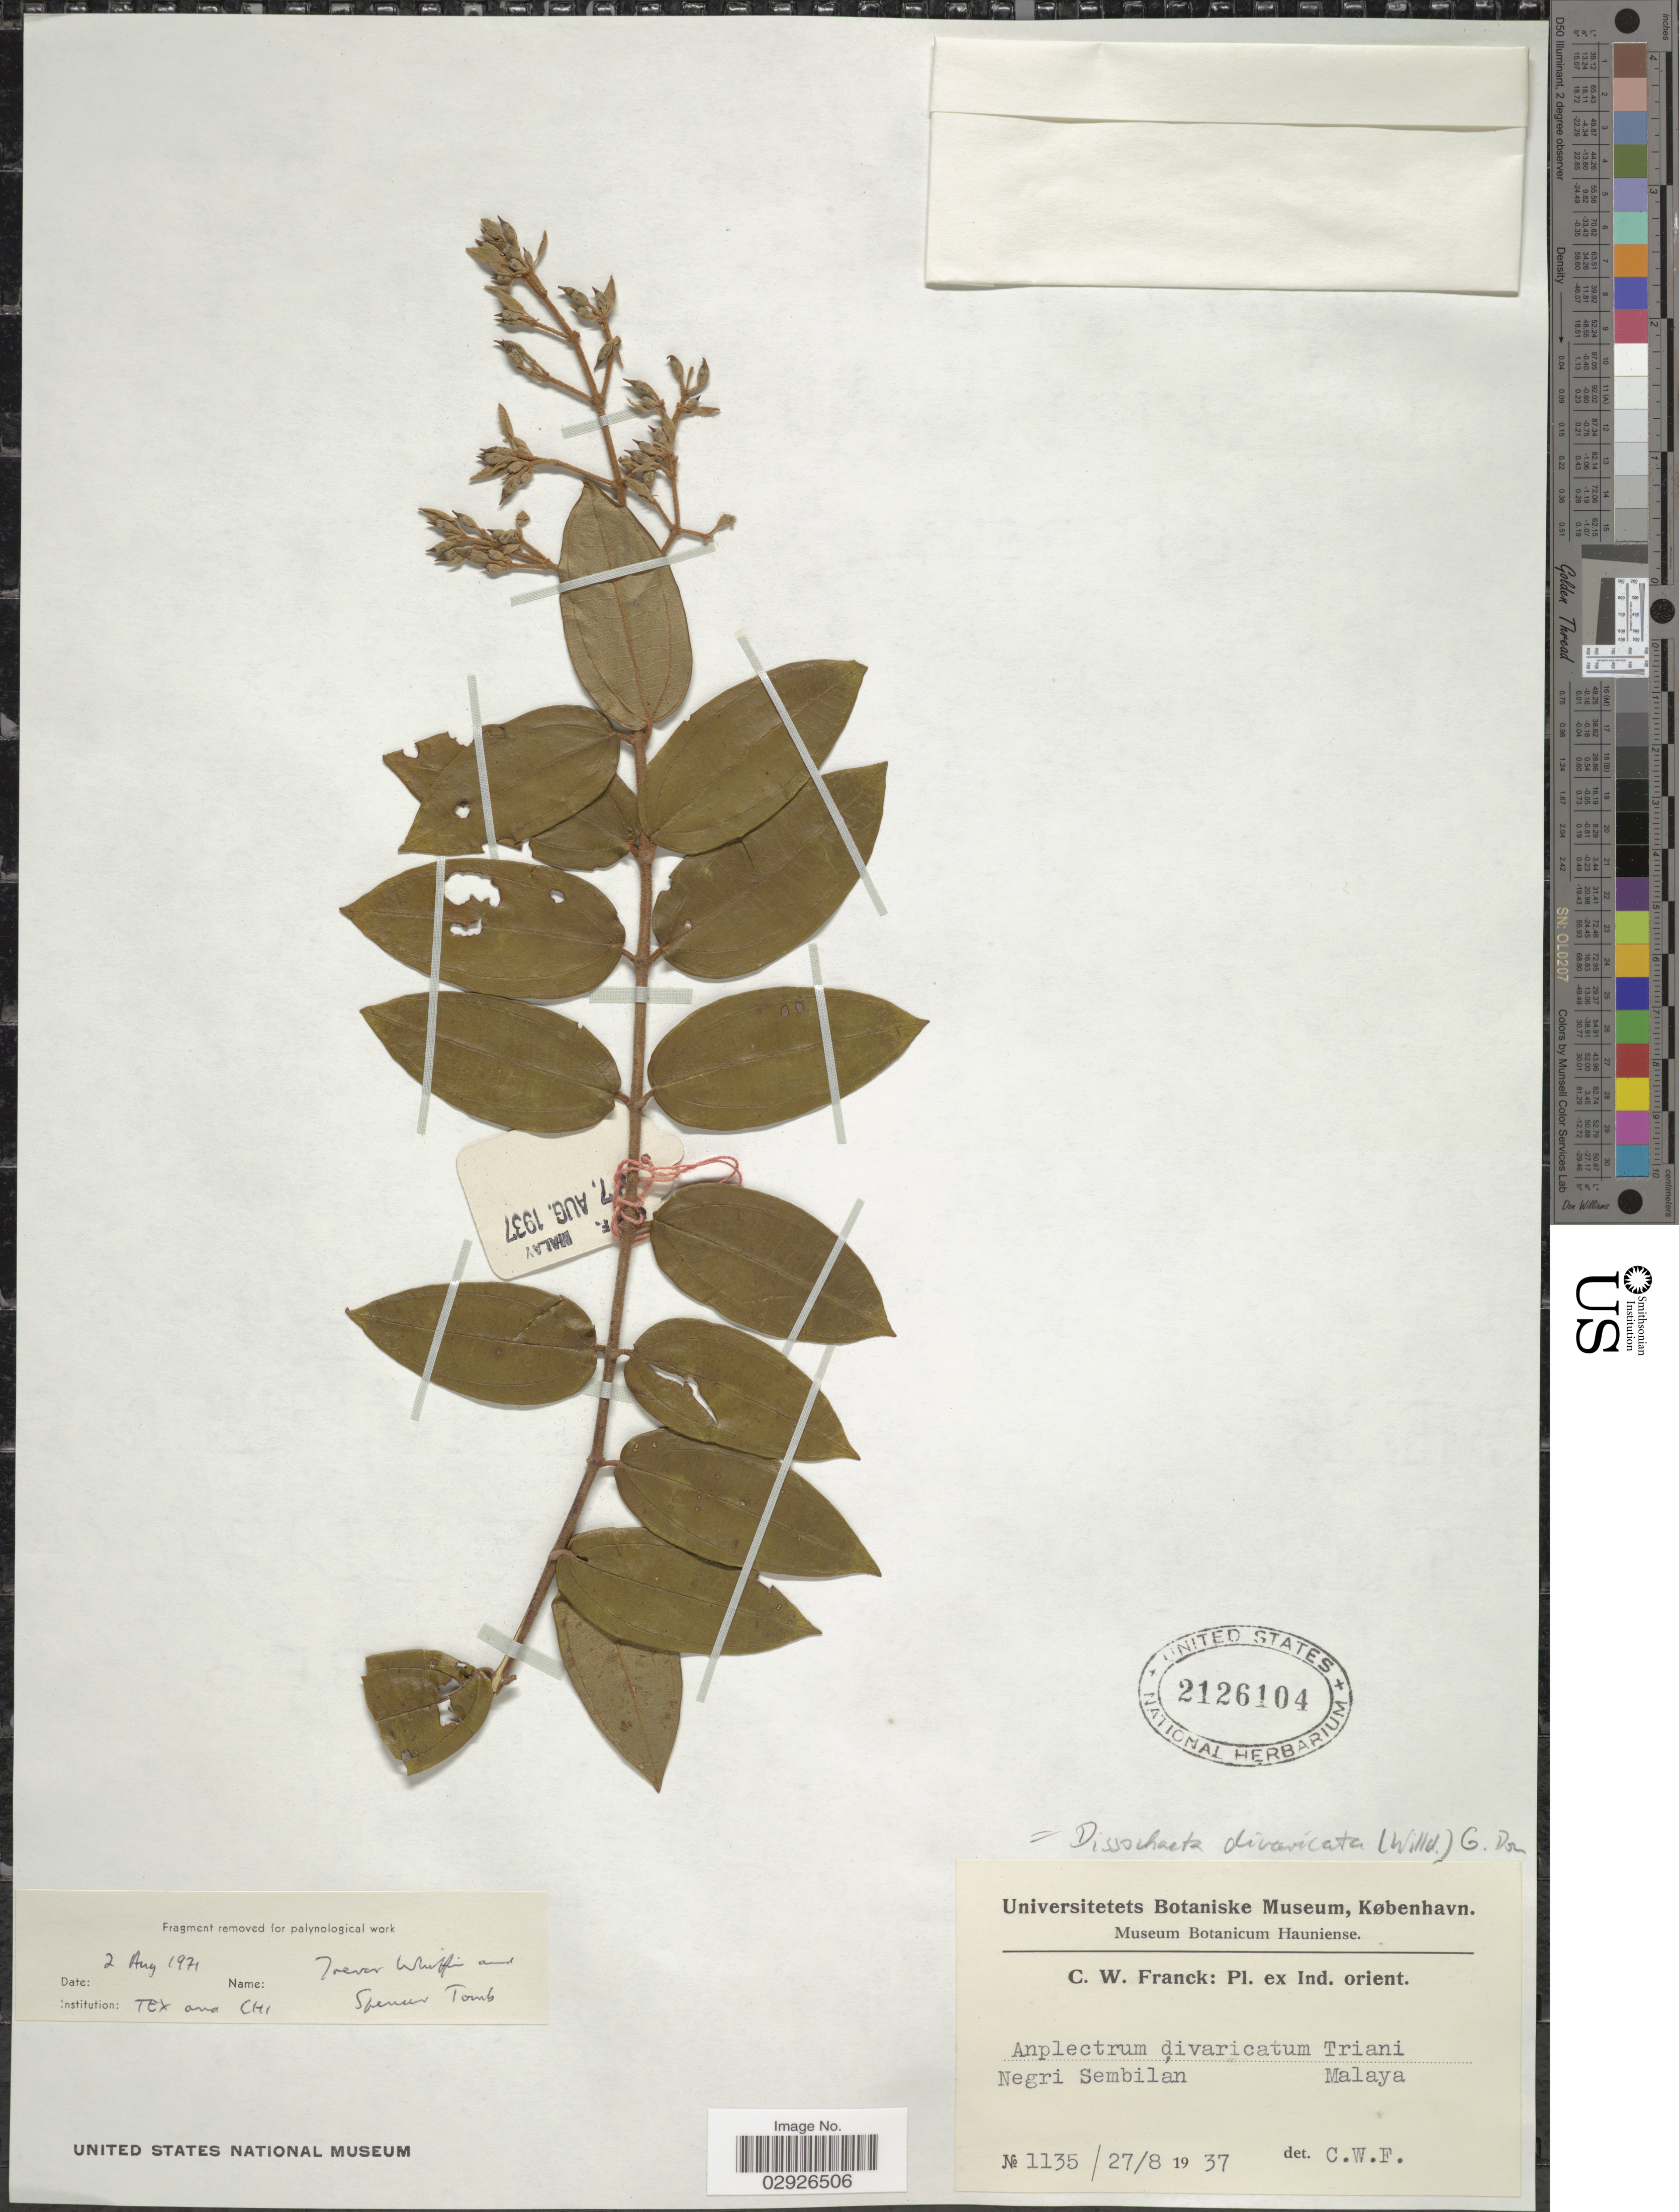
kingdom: Plantae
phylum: Tracheophyta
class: Magnoliopsida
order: Myrtales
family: Melastomataceae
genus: Diplectria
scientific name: Diplectria divaricata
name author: (Willd.) Kuntze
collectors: C. Franck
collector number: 1135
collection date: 1937-08-27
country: Malaysia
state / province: Negeri Sembilan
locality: Ex Ind. orient. Negri Sembilan. Malaya.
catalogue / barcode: US 2126104